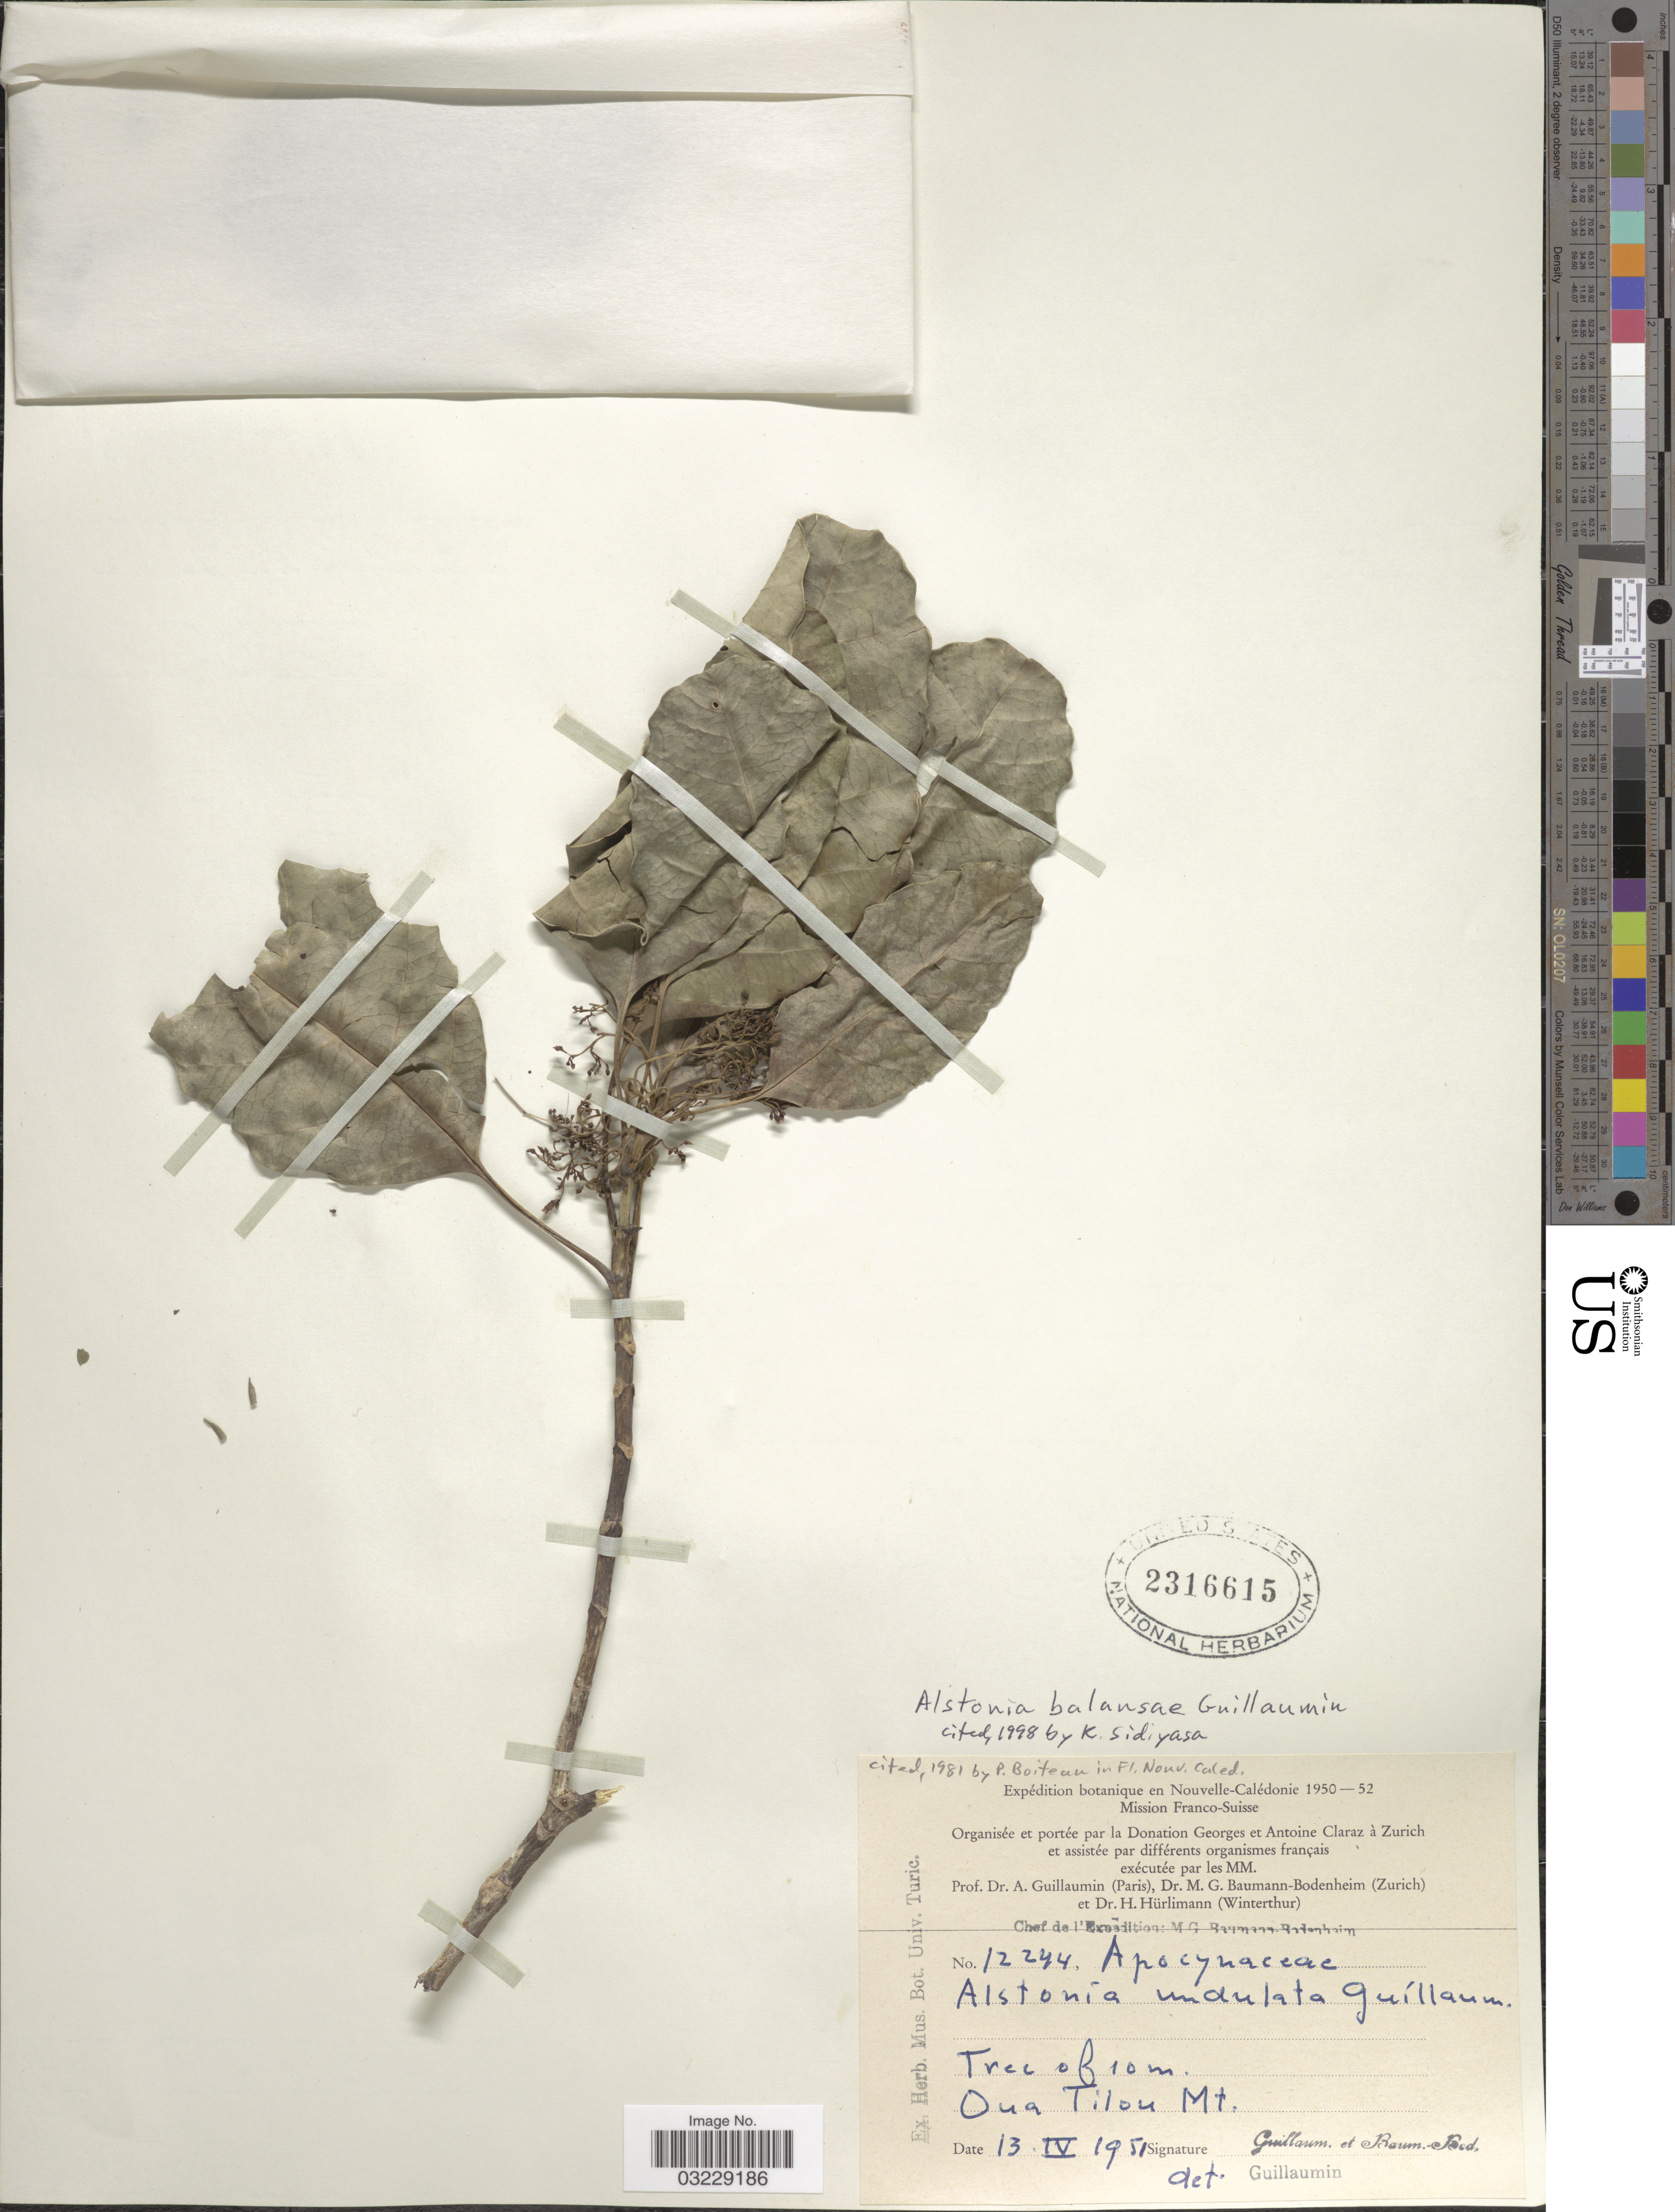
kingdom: Plantae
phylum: Tracheophyta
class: Magnoliopsida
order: Gentianales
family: Apocynaceae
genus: Alstonia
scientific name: Alstonia balansae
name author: Guillaumin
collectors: A. Guillaumin & M. G. Baumann-Bodenheim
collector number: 12244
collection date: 1951-04-13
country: New Caledonia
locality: Oua Tilou Mt.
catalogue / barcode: US 2316615